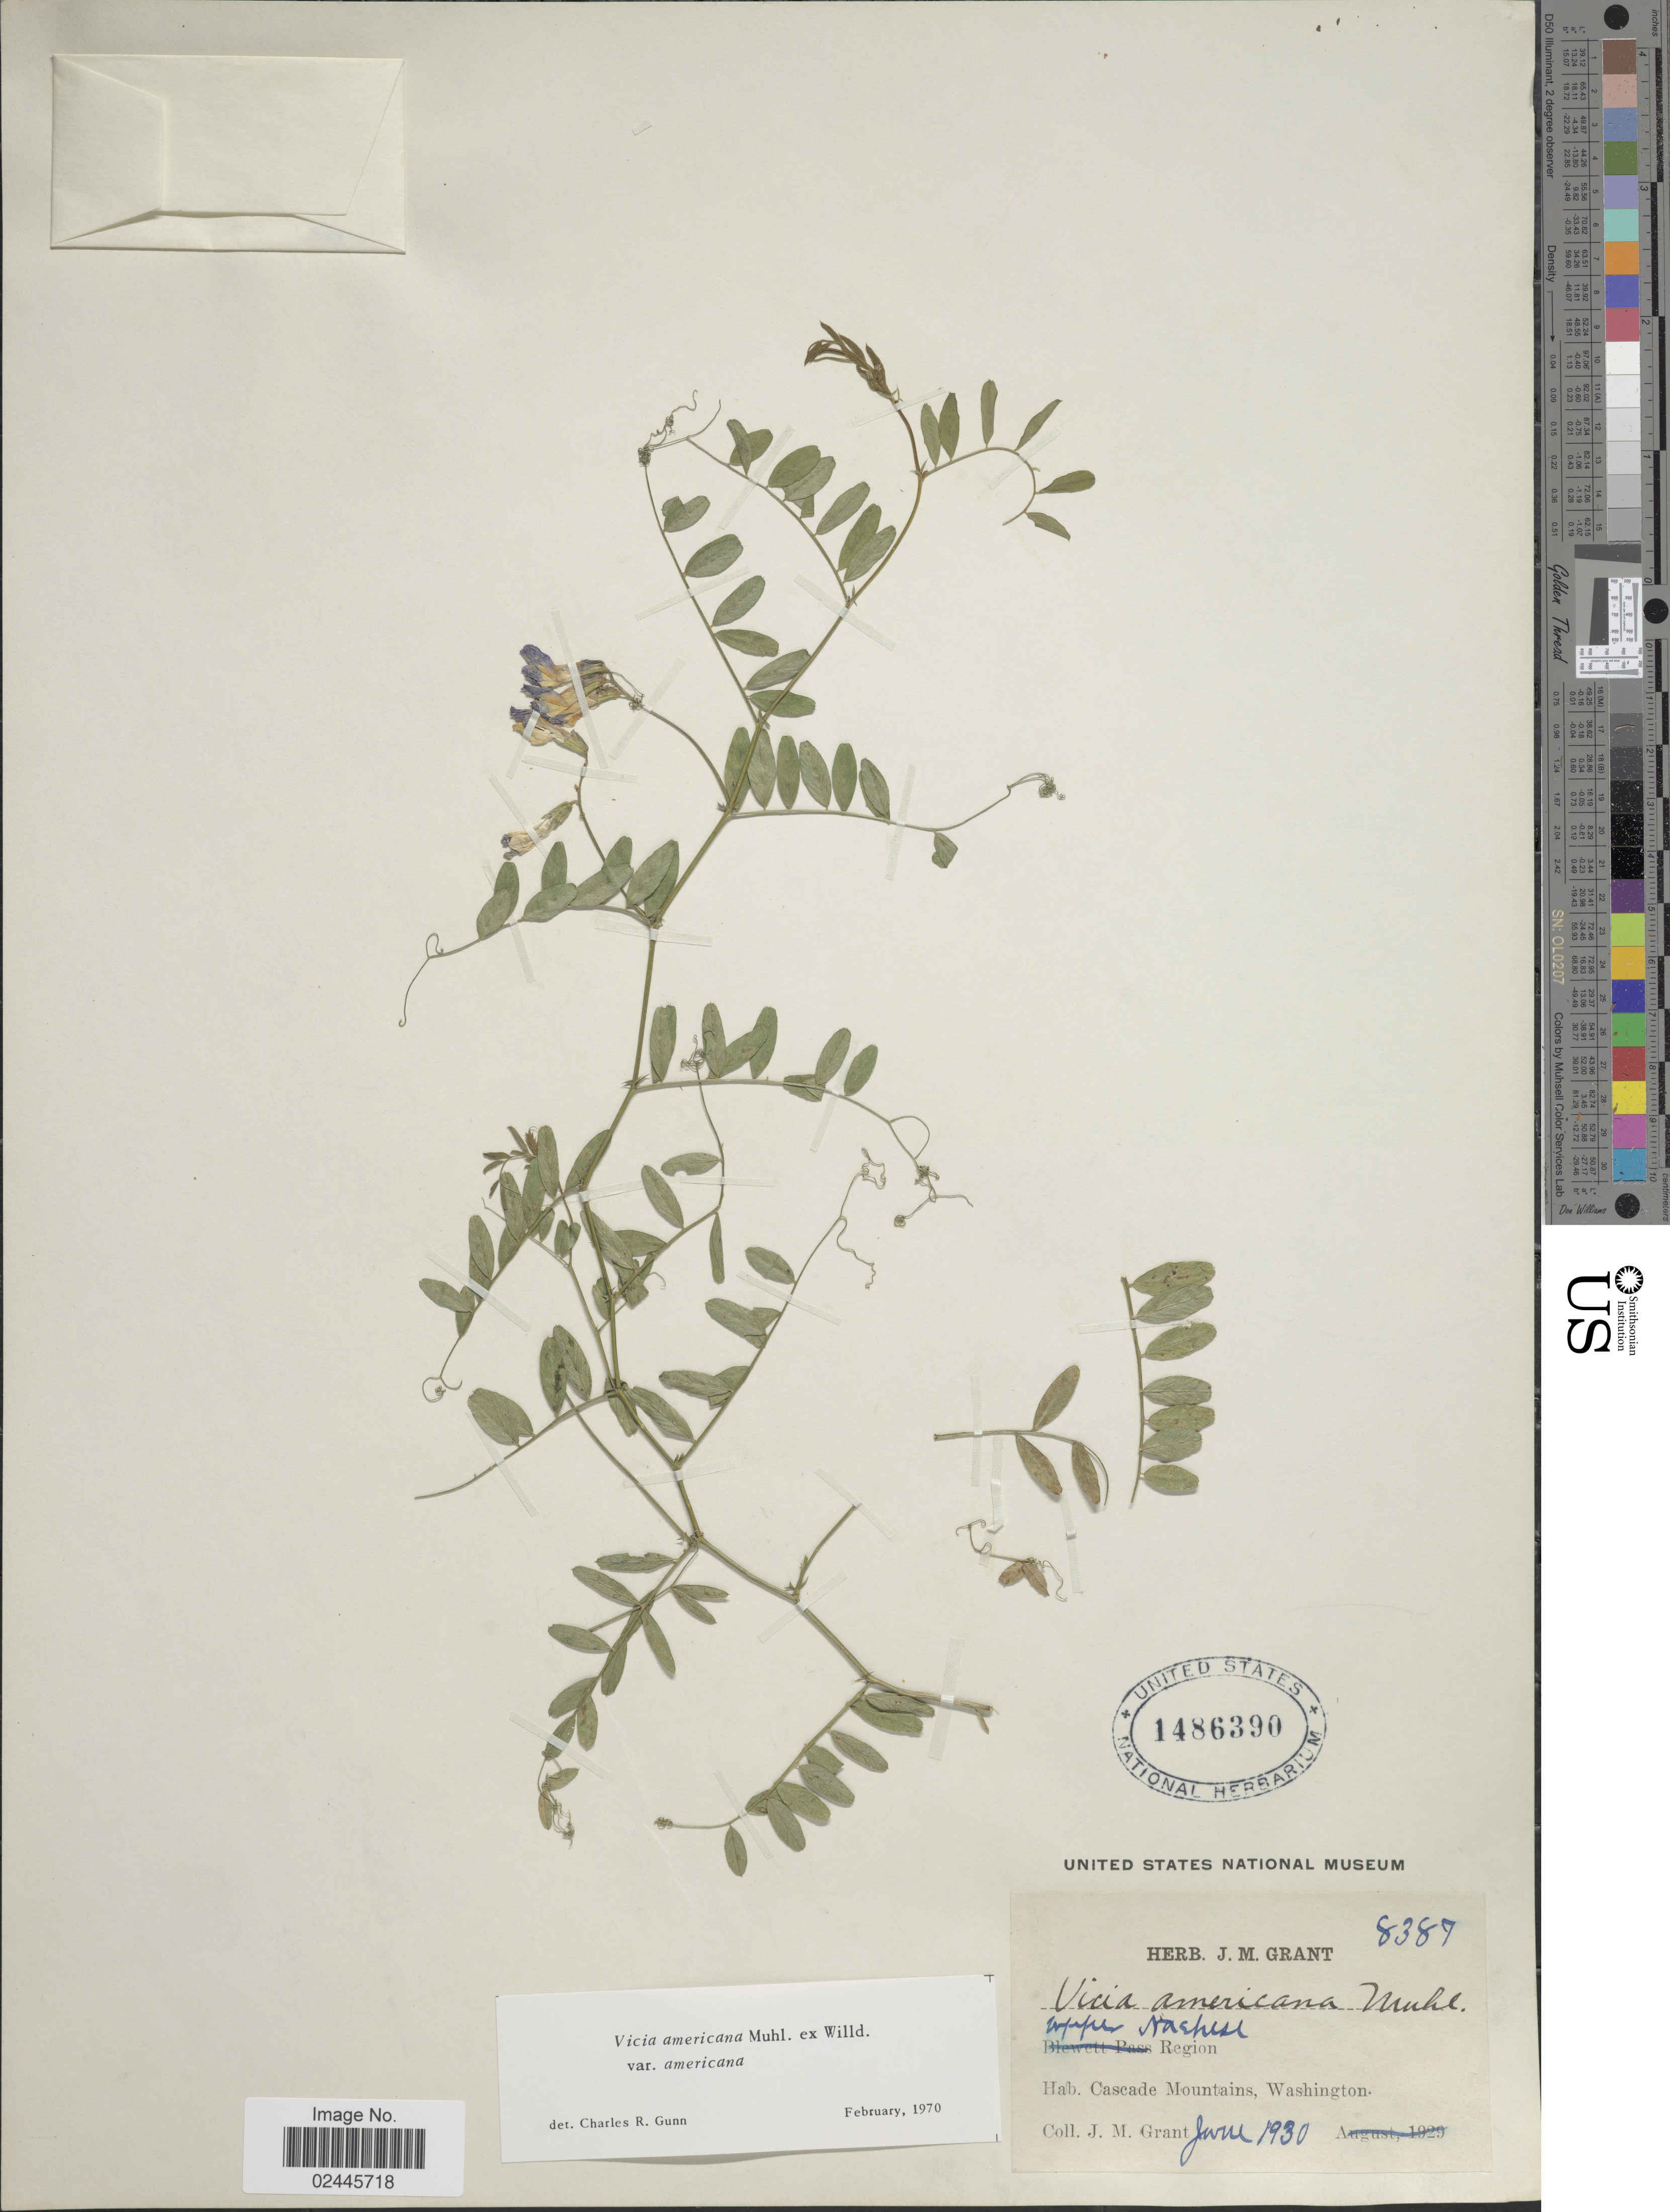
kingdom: Plantae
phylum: Tracheophyta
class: Magnoliopsida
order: Fabales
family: Fabaceae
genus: Vicia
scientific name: Vicia americana var. americana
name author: Muhl. ex Willd.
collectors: J. M. Grant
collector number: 8387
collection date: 1930-06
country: United States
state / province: Washington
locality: Cascade Mountains, Upper Naches Region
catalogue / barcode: US 1486390